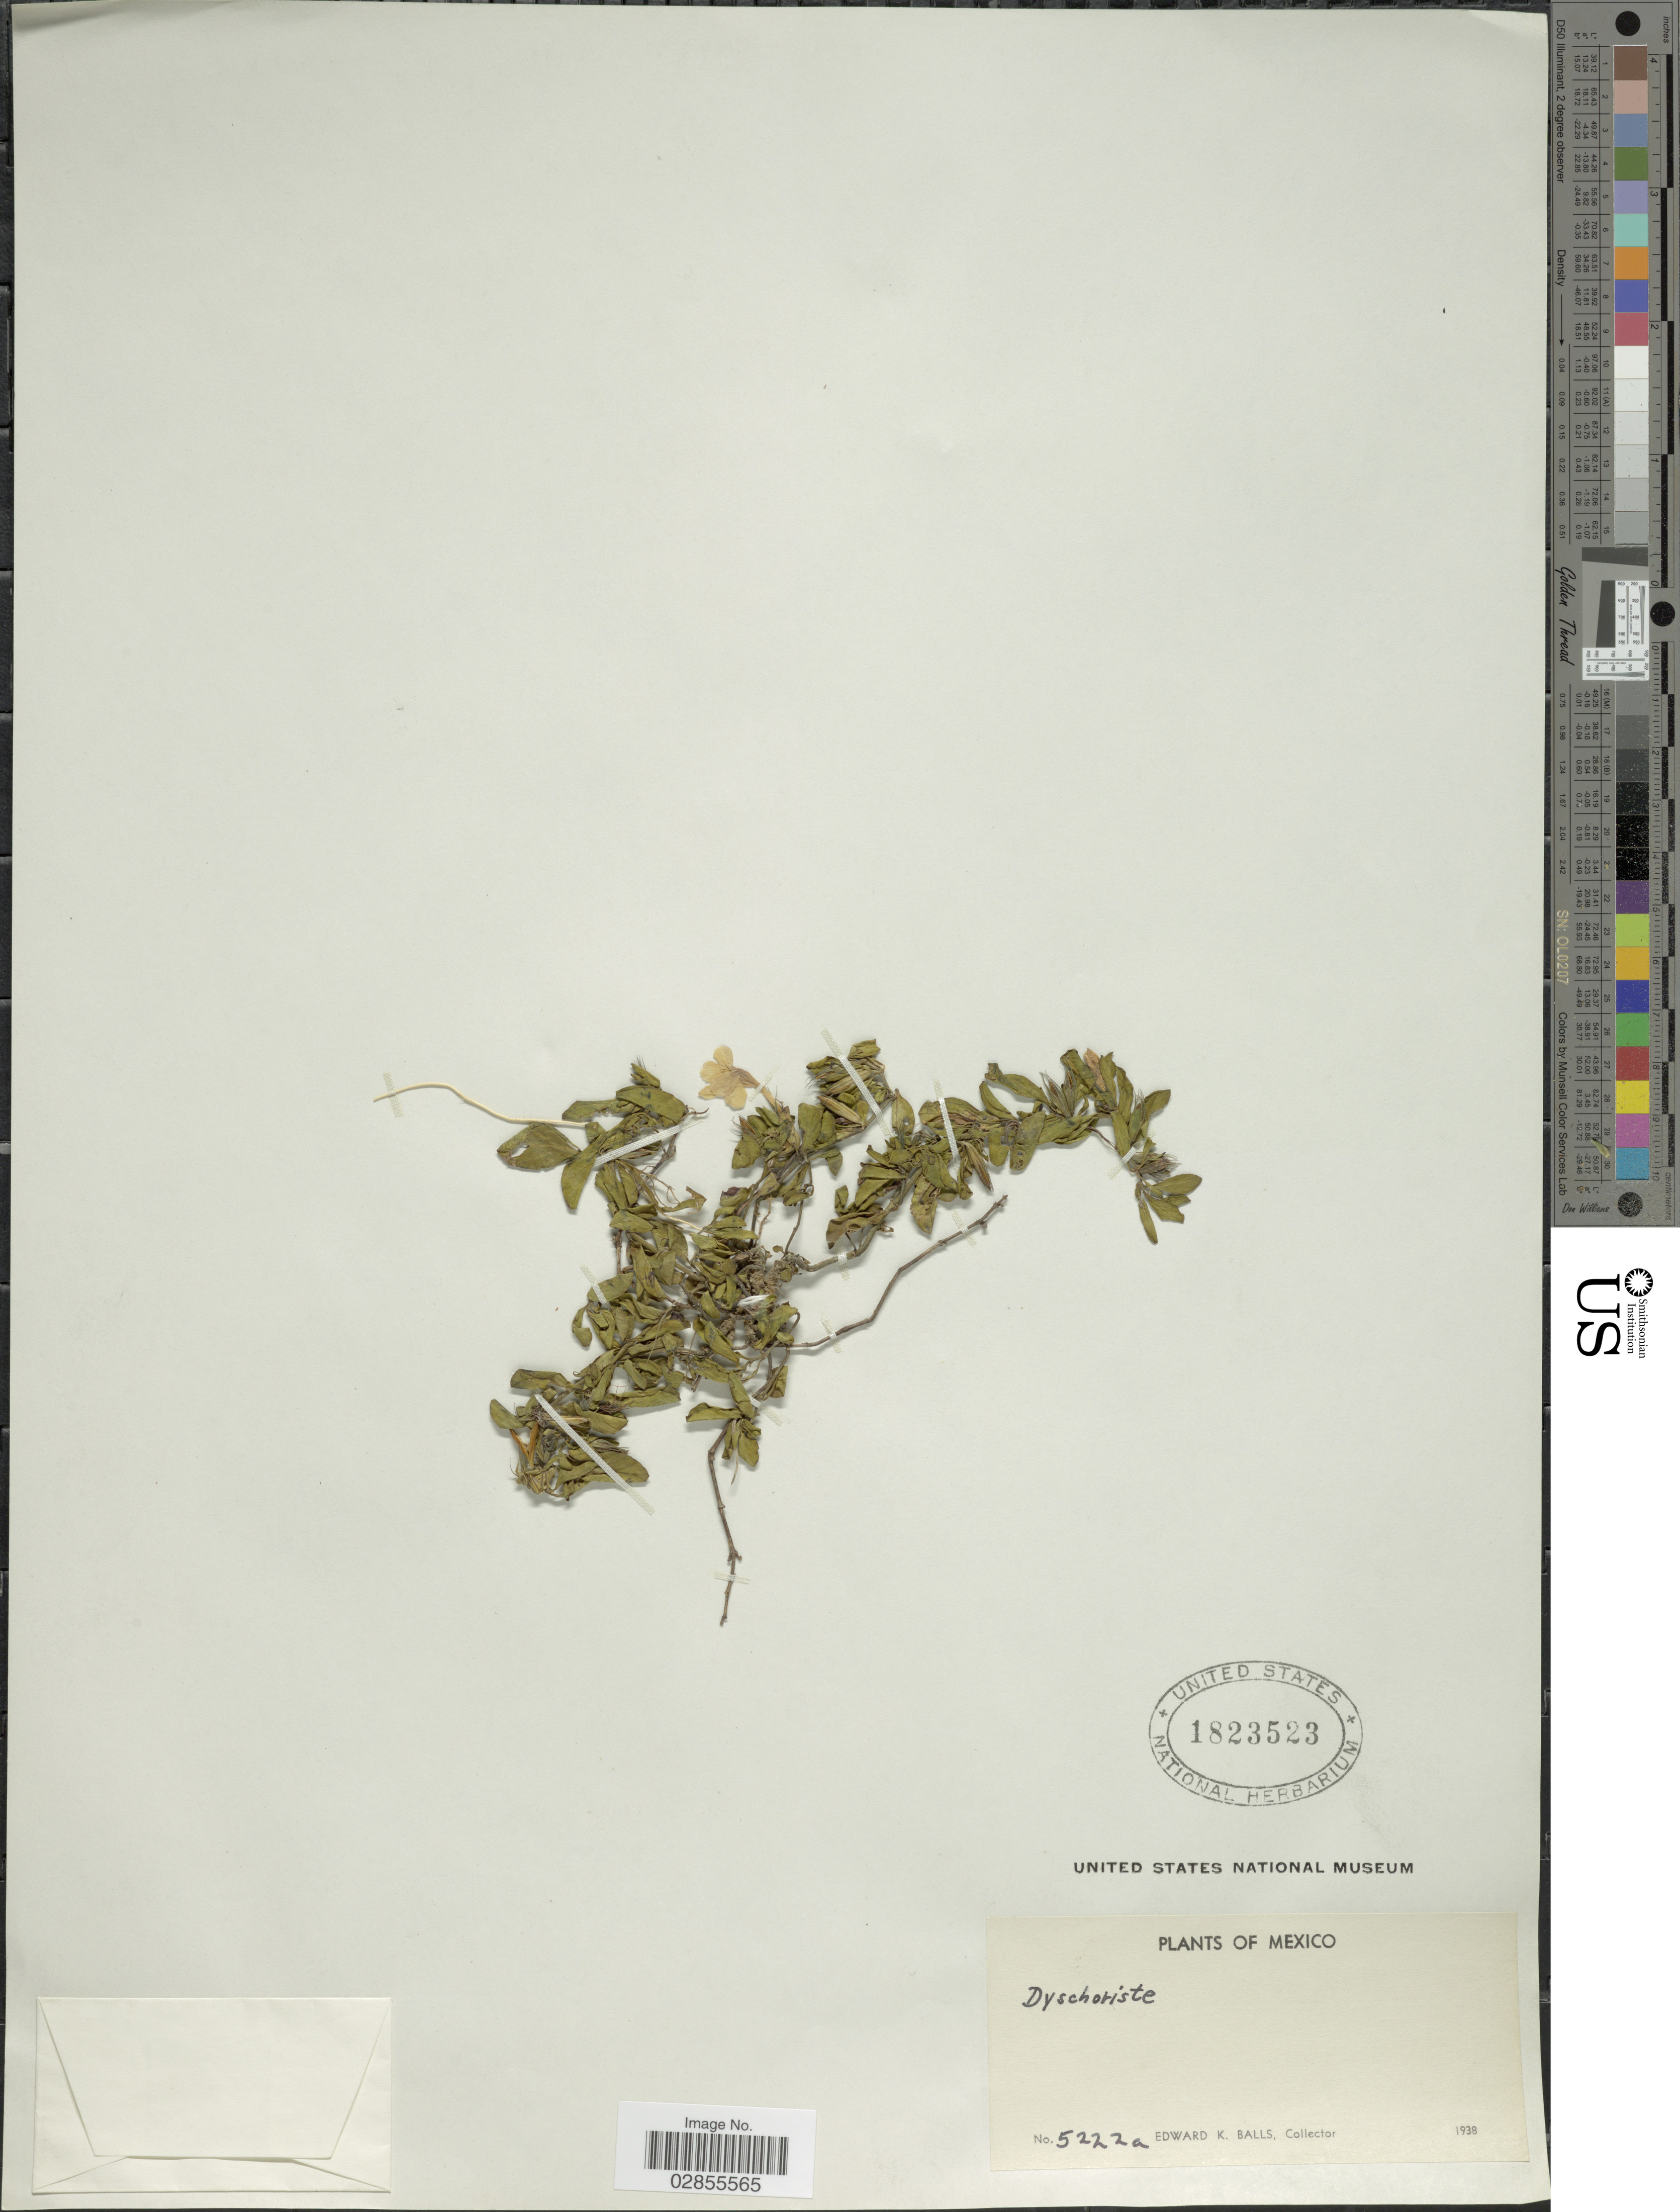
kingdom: Plantae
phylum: Tracheophyta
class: Magnoliopsida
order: Lamiales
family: Acanthaceae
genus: Dyschoriste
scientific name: Dyschoriste sp.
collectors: E. K. Balls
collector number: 5222a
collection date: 1938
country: Mexico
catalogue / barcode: US 1823523